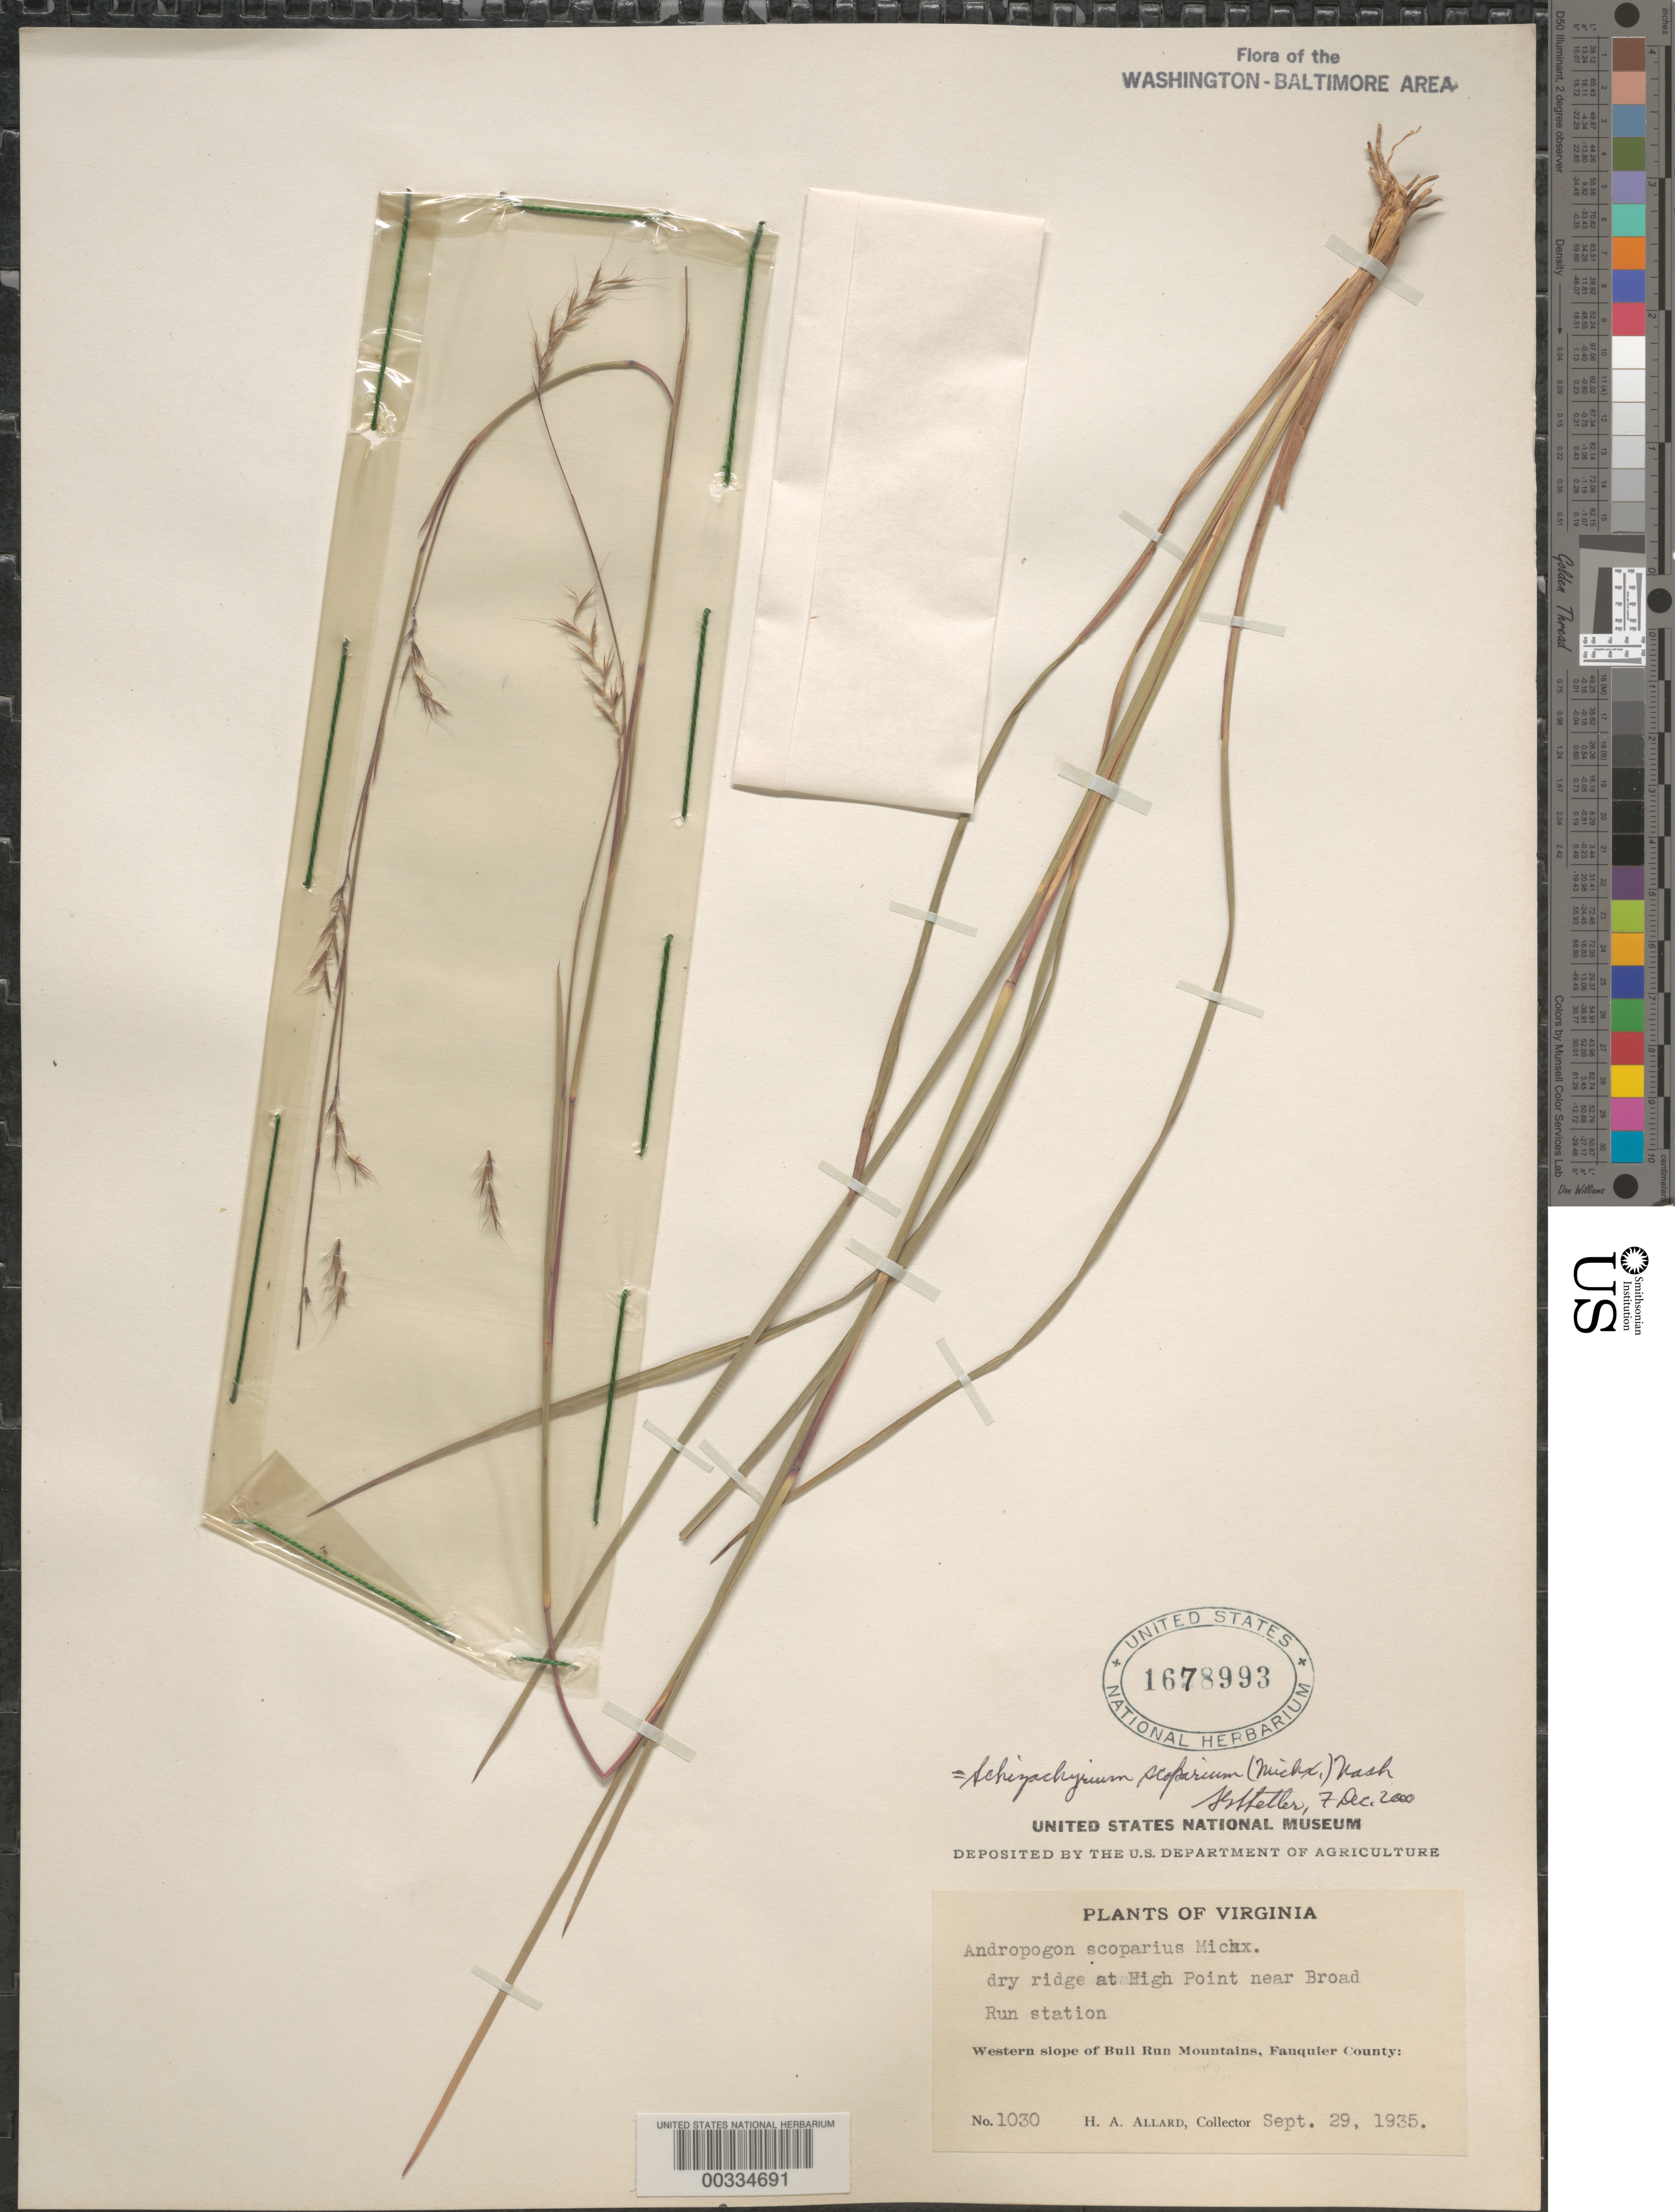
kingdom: Plantae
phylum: Tracheophyta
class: Liliopsida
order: Poales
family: Poaceae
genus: Schizachyrium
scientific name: Schizachyrium scoparium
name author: (Michx.) Nash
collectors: H. A. Allard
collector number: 1030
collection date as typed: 29 Sep 1935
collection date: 1935-09-29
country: United States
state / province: Virginia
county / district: Fauquier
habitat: Dry ridge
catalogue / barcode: US 1678993